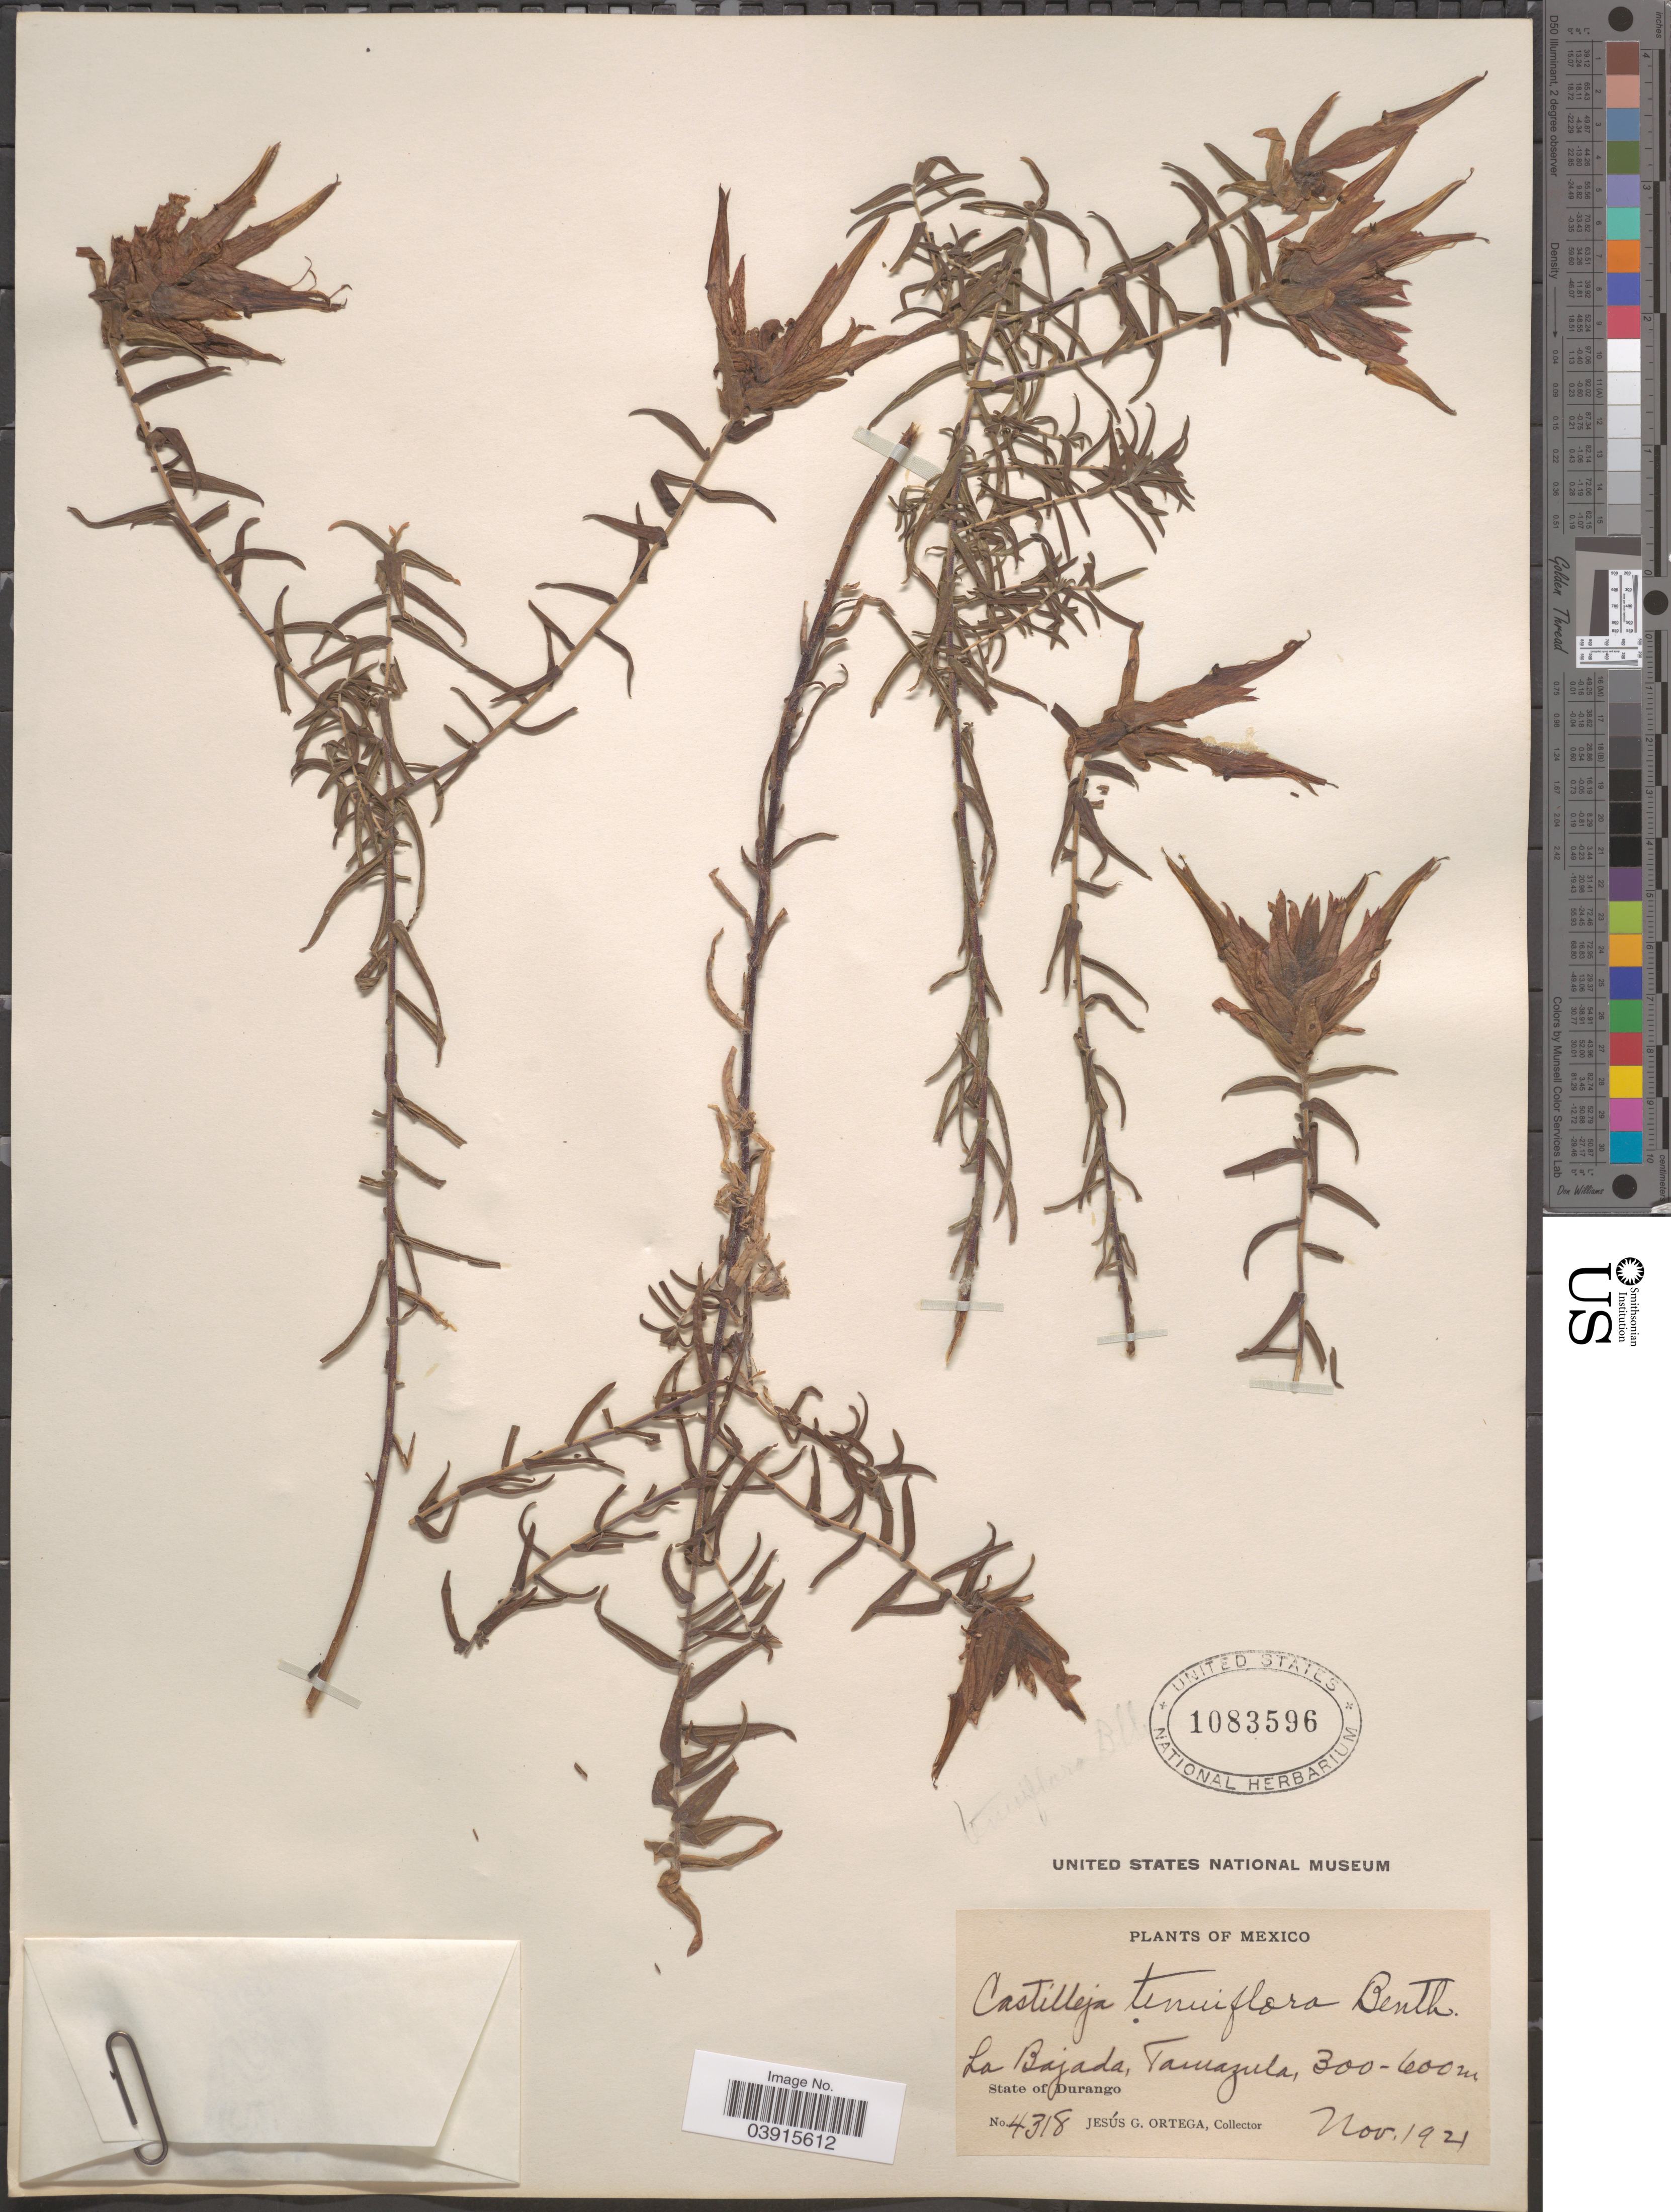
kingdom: Plantae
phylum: Tracheophyta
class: Magnoliopsida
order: Lamiales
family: Orobanchaceae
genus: Castilleja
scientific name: Castilleja tenuiflora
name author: Benth.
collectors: J. Ortega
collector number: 4318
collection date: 1921-11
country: Mexico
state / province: Durango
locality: La Bajada, Tamazula.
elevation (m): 300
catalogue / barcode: US 1083596